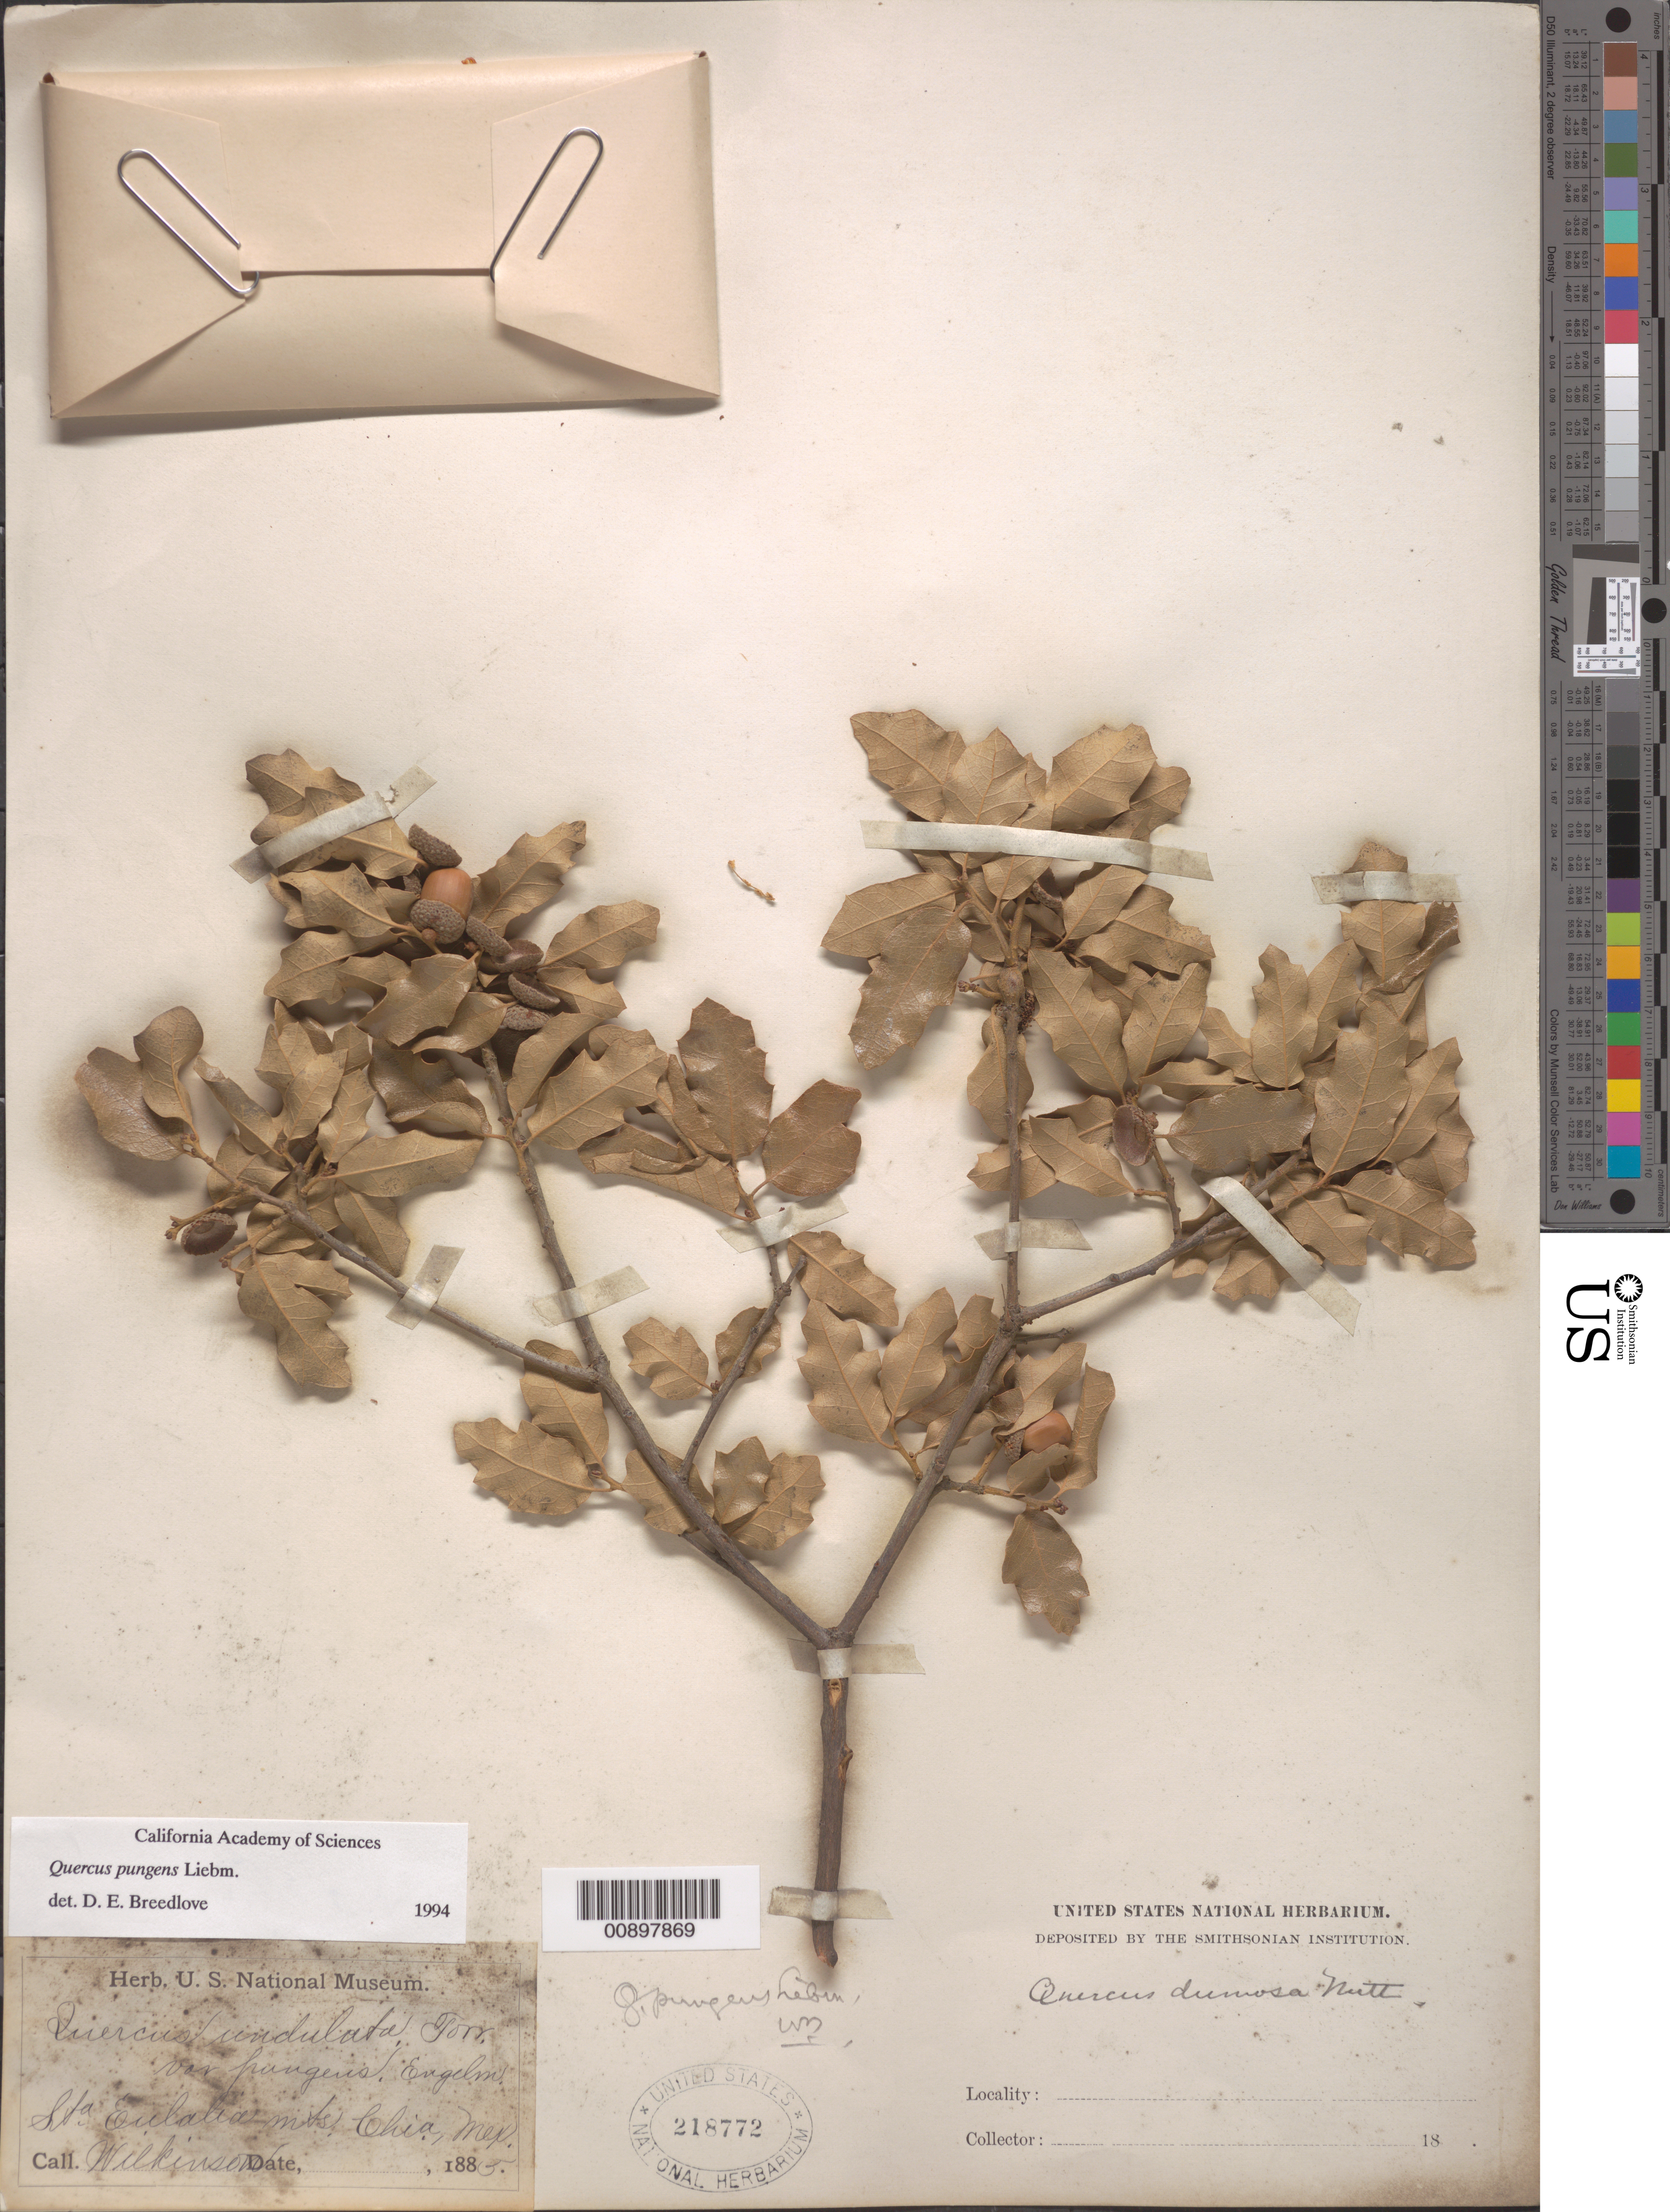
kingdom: Plantae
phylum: Tracheophyta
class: Magnoliopsida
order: Fagales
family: Fagaceae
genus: Quercus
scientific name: Quercus pungens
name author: Liebm.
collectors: E. Wilkinson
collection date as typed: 1885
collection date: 1885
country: Mexico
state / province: Chihuahua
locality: Sta Eulalia Mts., Chihuahua.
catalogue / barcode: US 218772